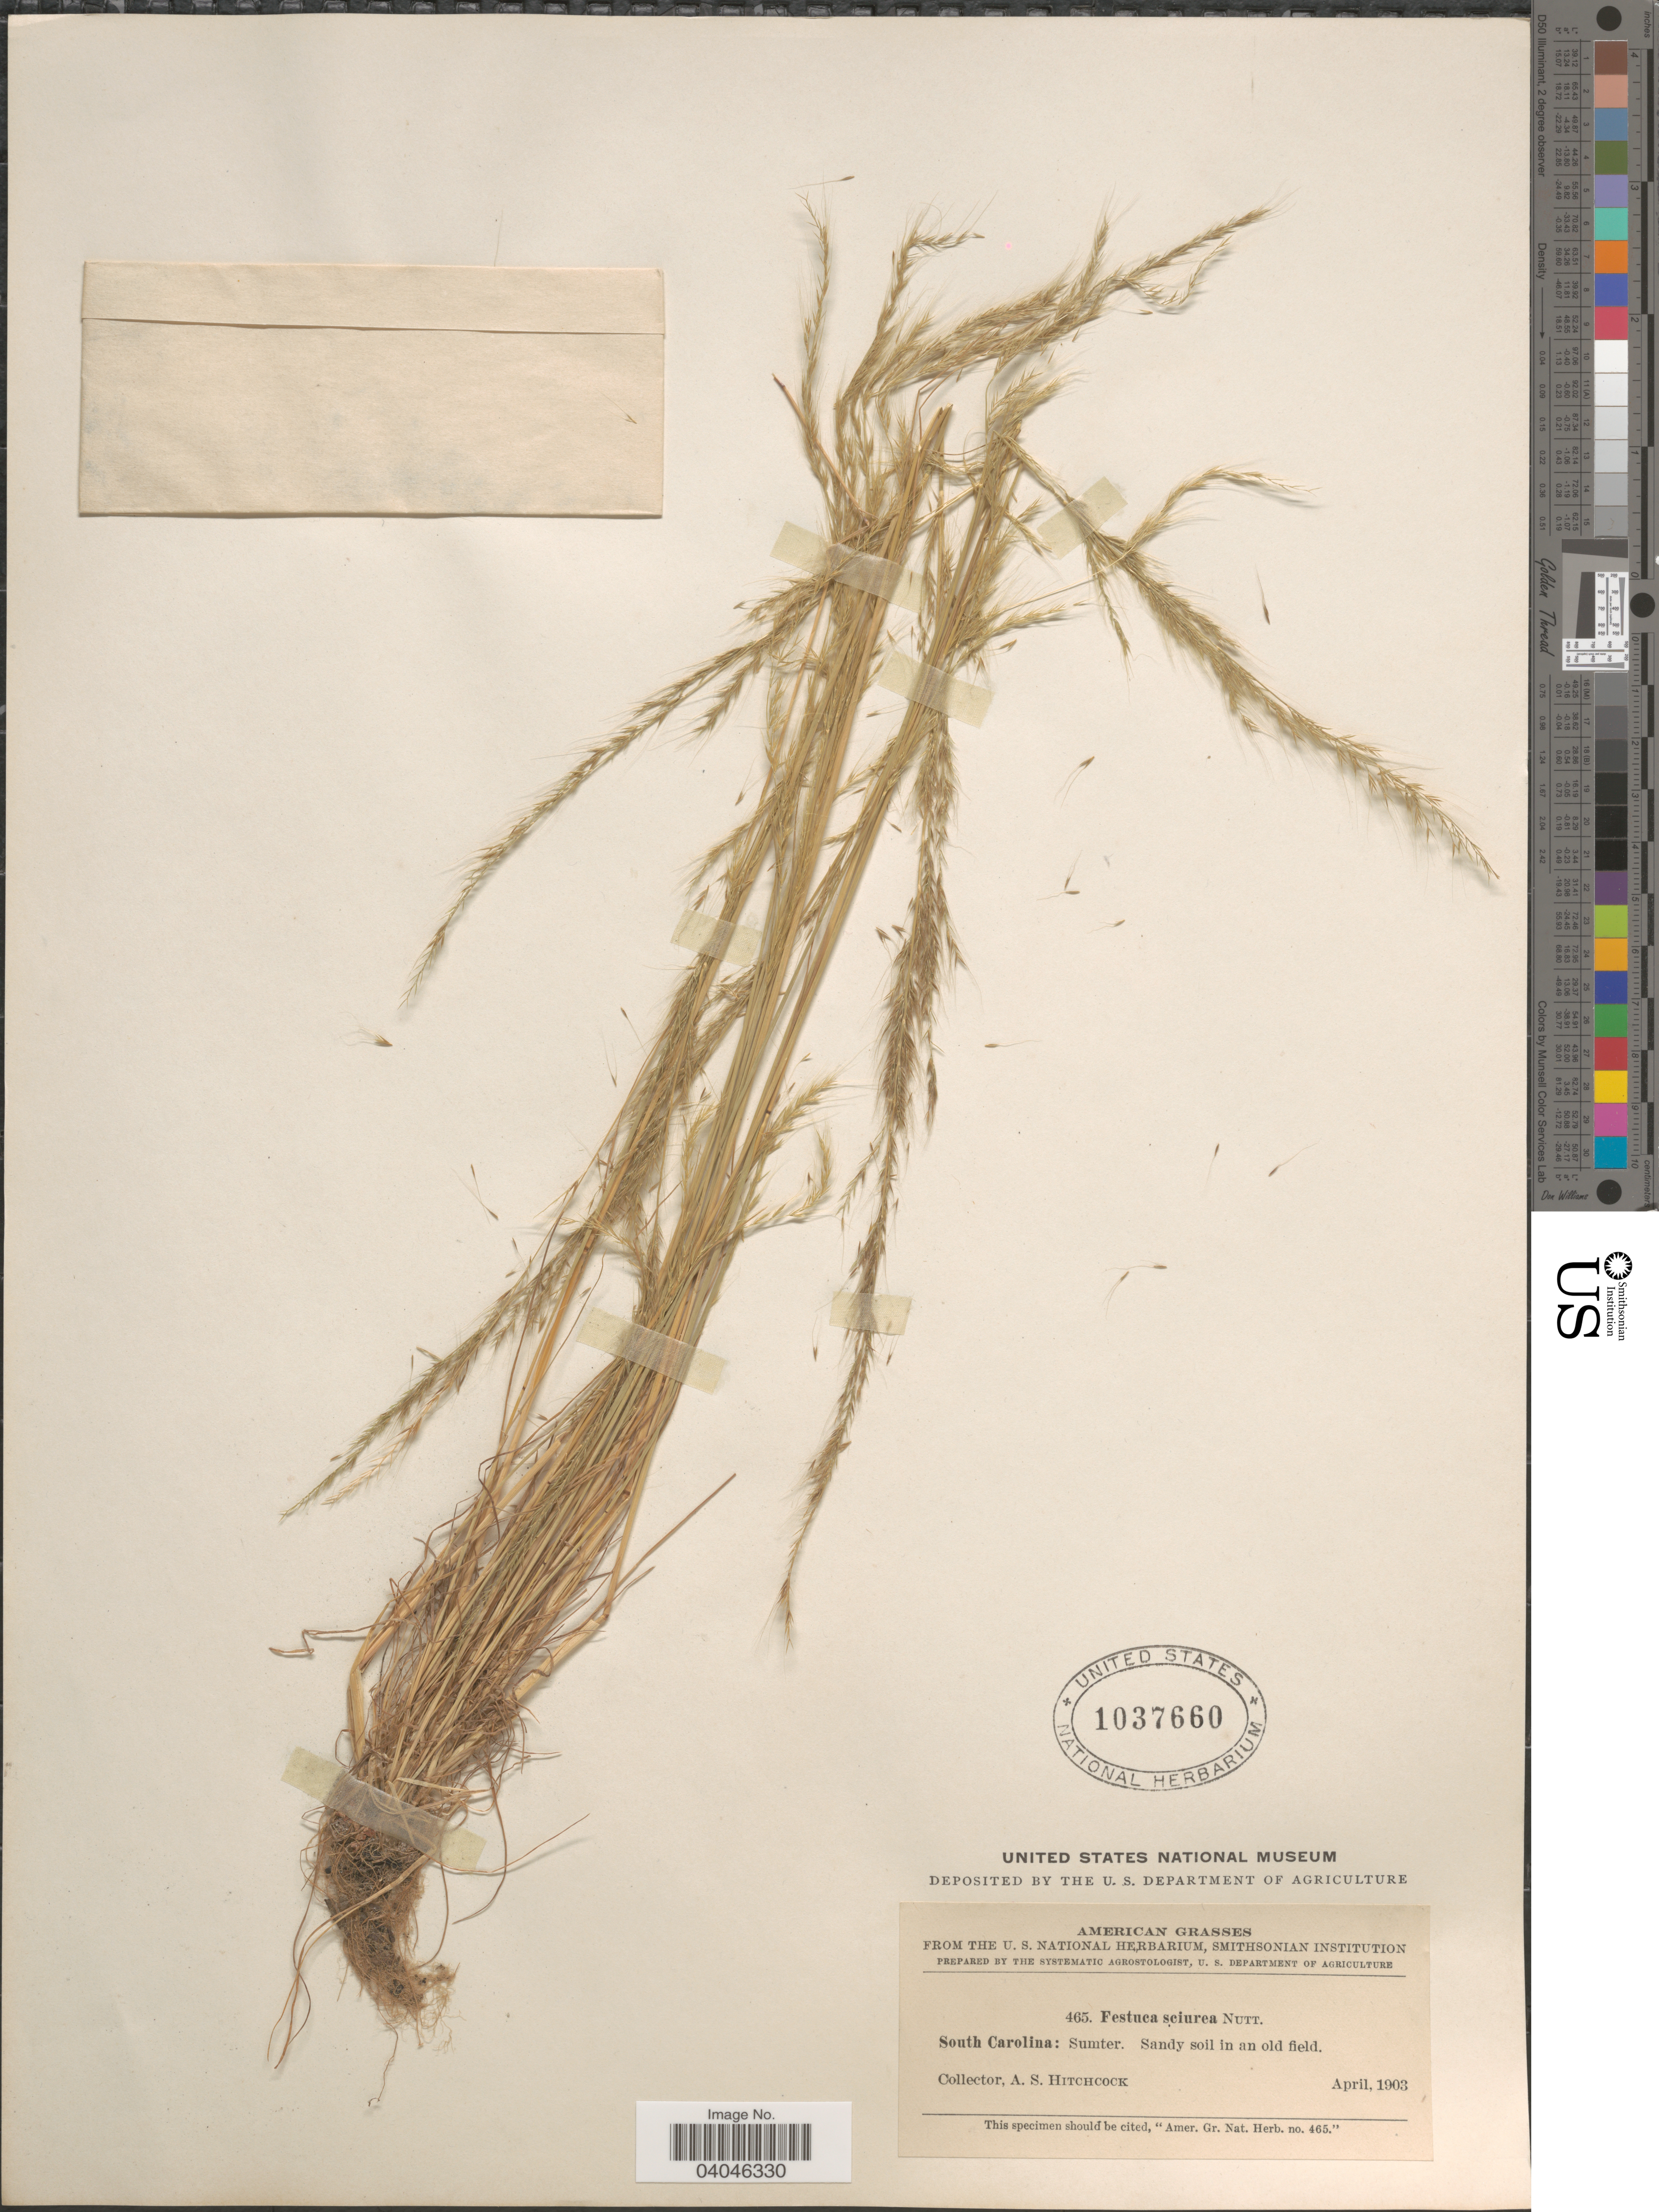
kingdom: Plantae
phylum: Tracheophyta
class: Liliopsida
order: Poales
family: Poaceae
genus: Festuca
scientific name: Festuca sciurea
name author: Nutt.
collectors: A. S. Hitchcock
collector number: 465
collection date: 1903-04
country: United States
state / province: South Carolina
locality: Sumter.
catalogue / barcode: US 1037660